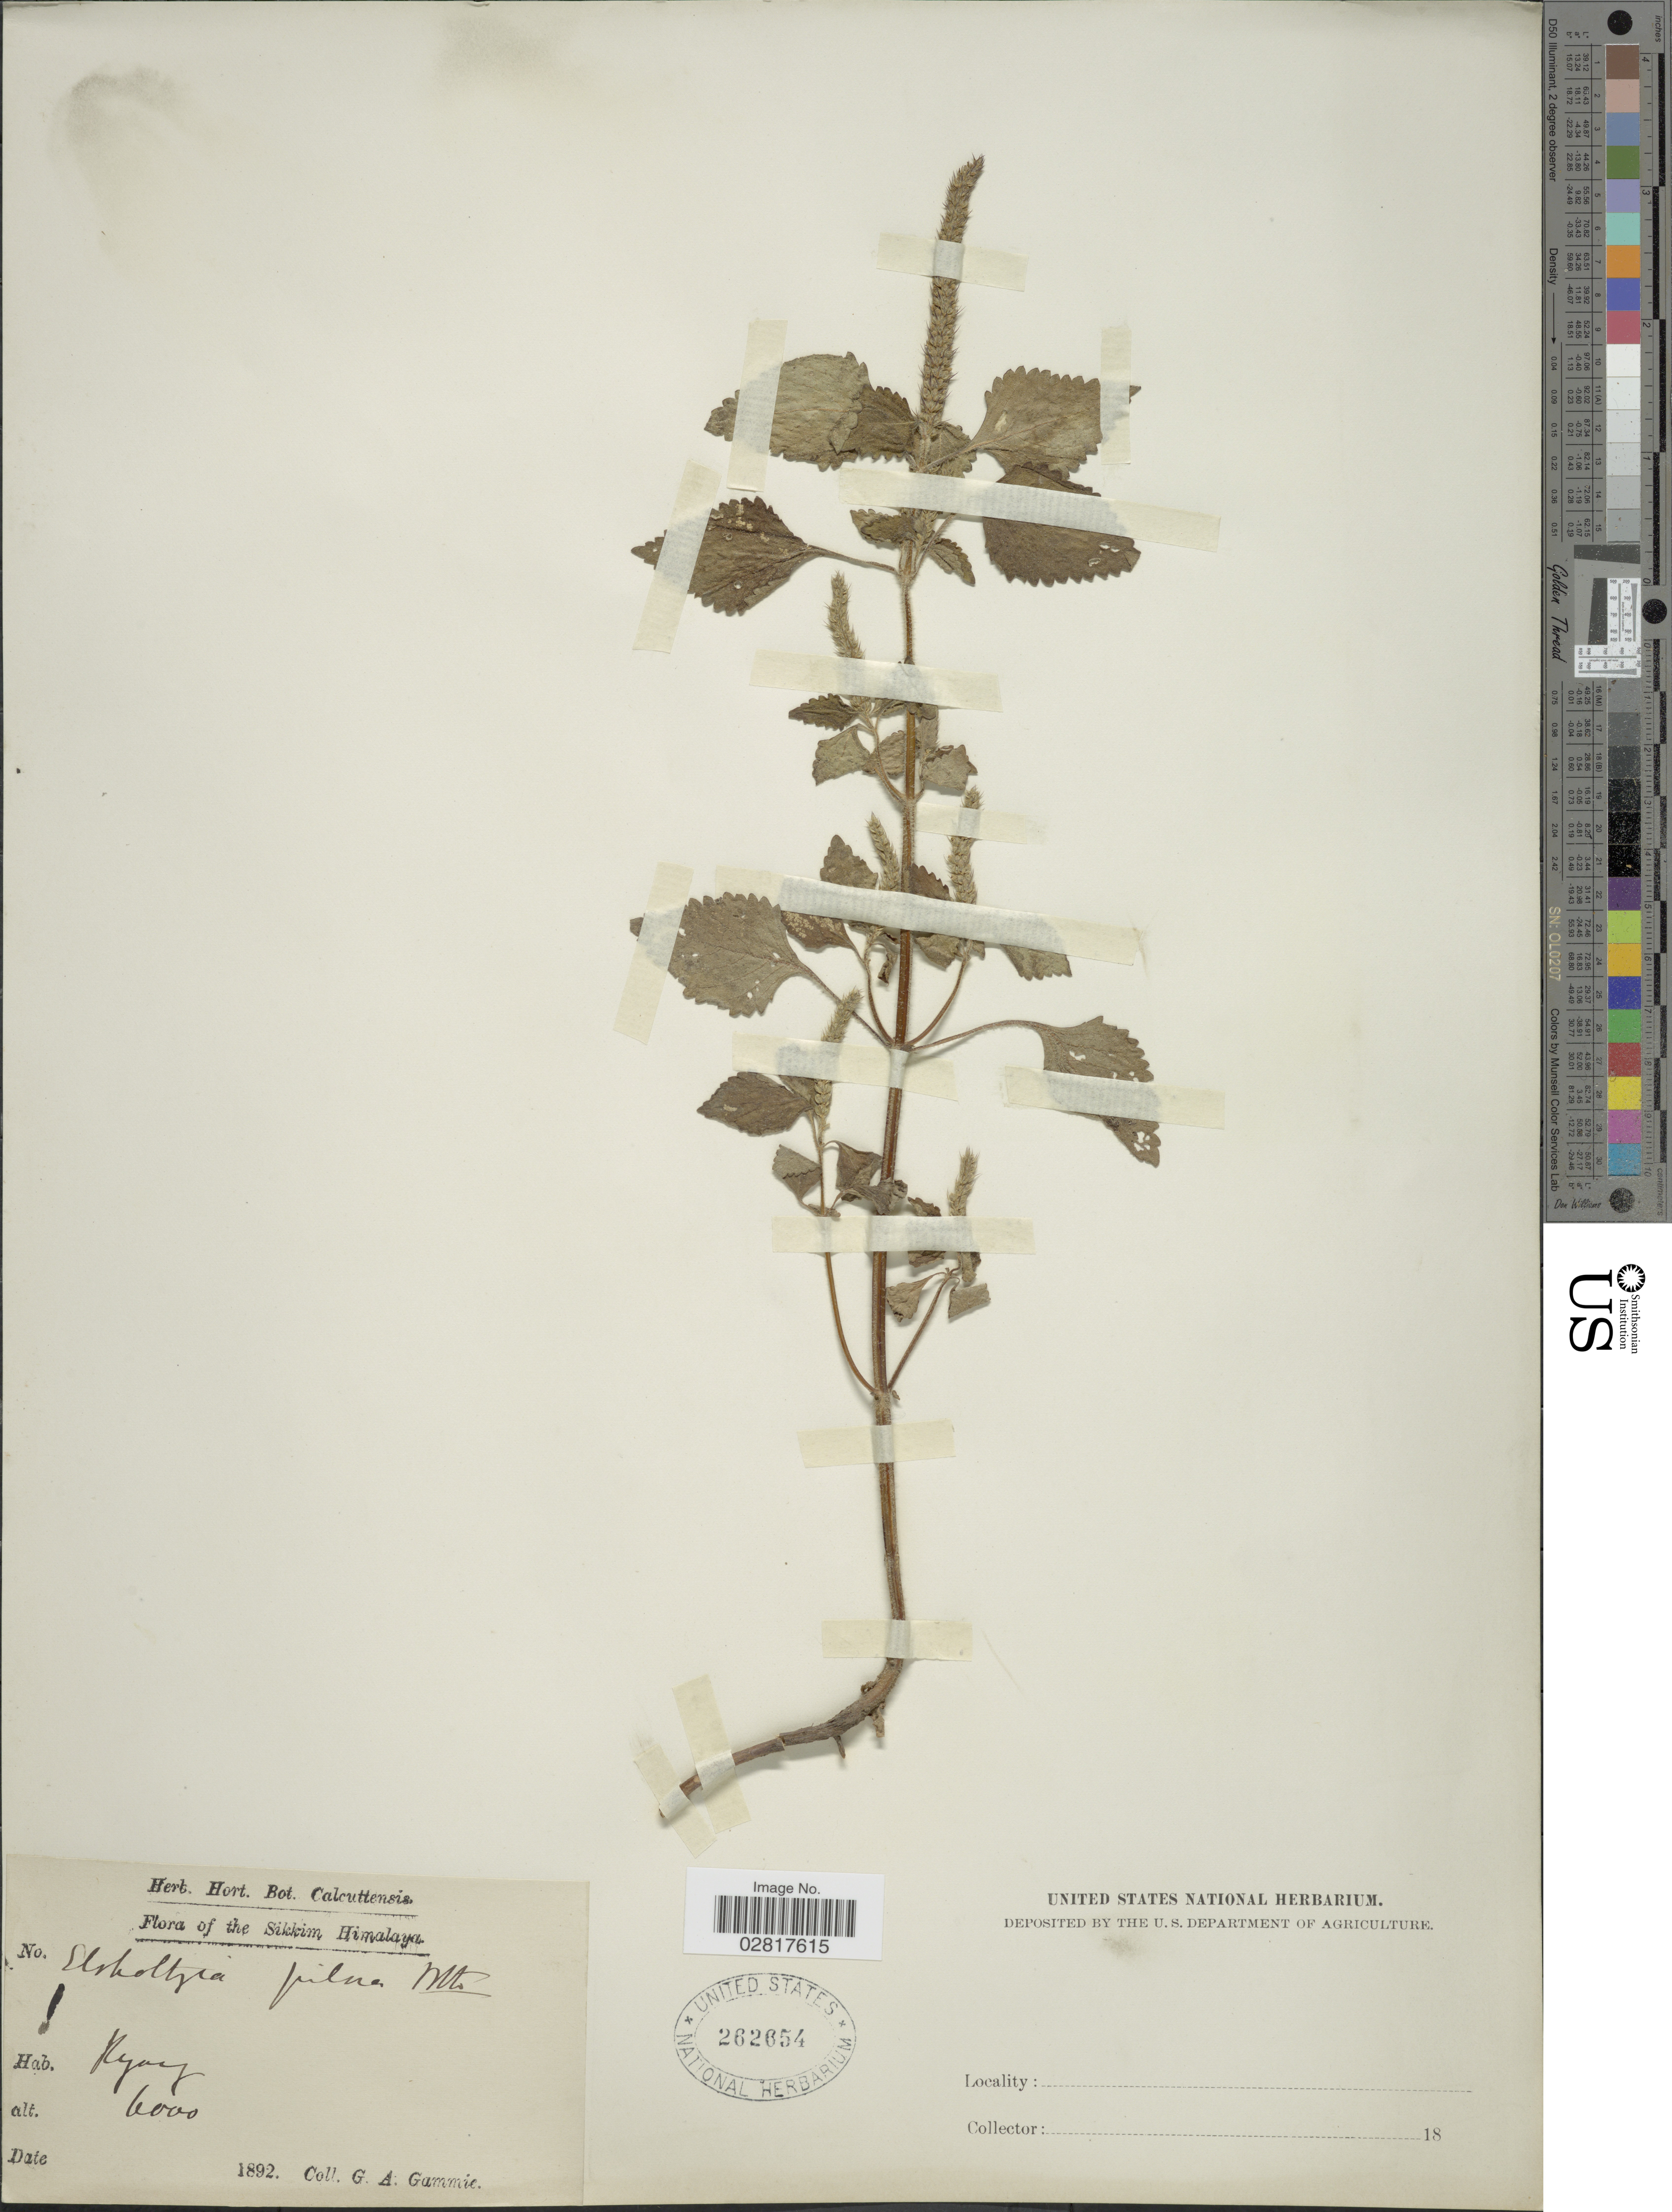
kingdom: Plantae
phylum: Tracheophyta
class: Magnoliopsida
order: Lamiales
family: Lamiaceae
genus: Elsholtzia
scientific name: Elsholtzia pilosa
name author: (Benth.) Benth.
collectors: G. Gammie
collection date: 1892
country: India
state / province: Sikkim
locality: Sikkim Himalaya, Ryay [interpreted].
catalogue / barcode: US 262654